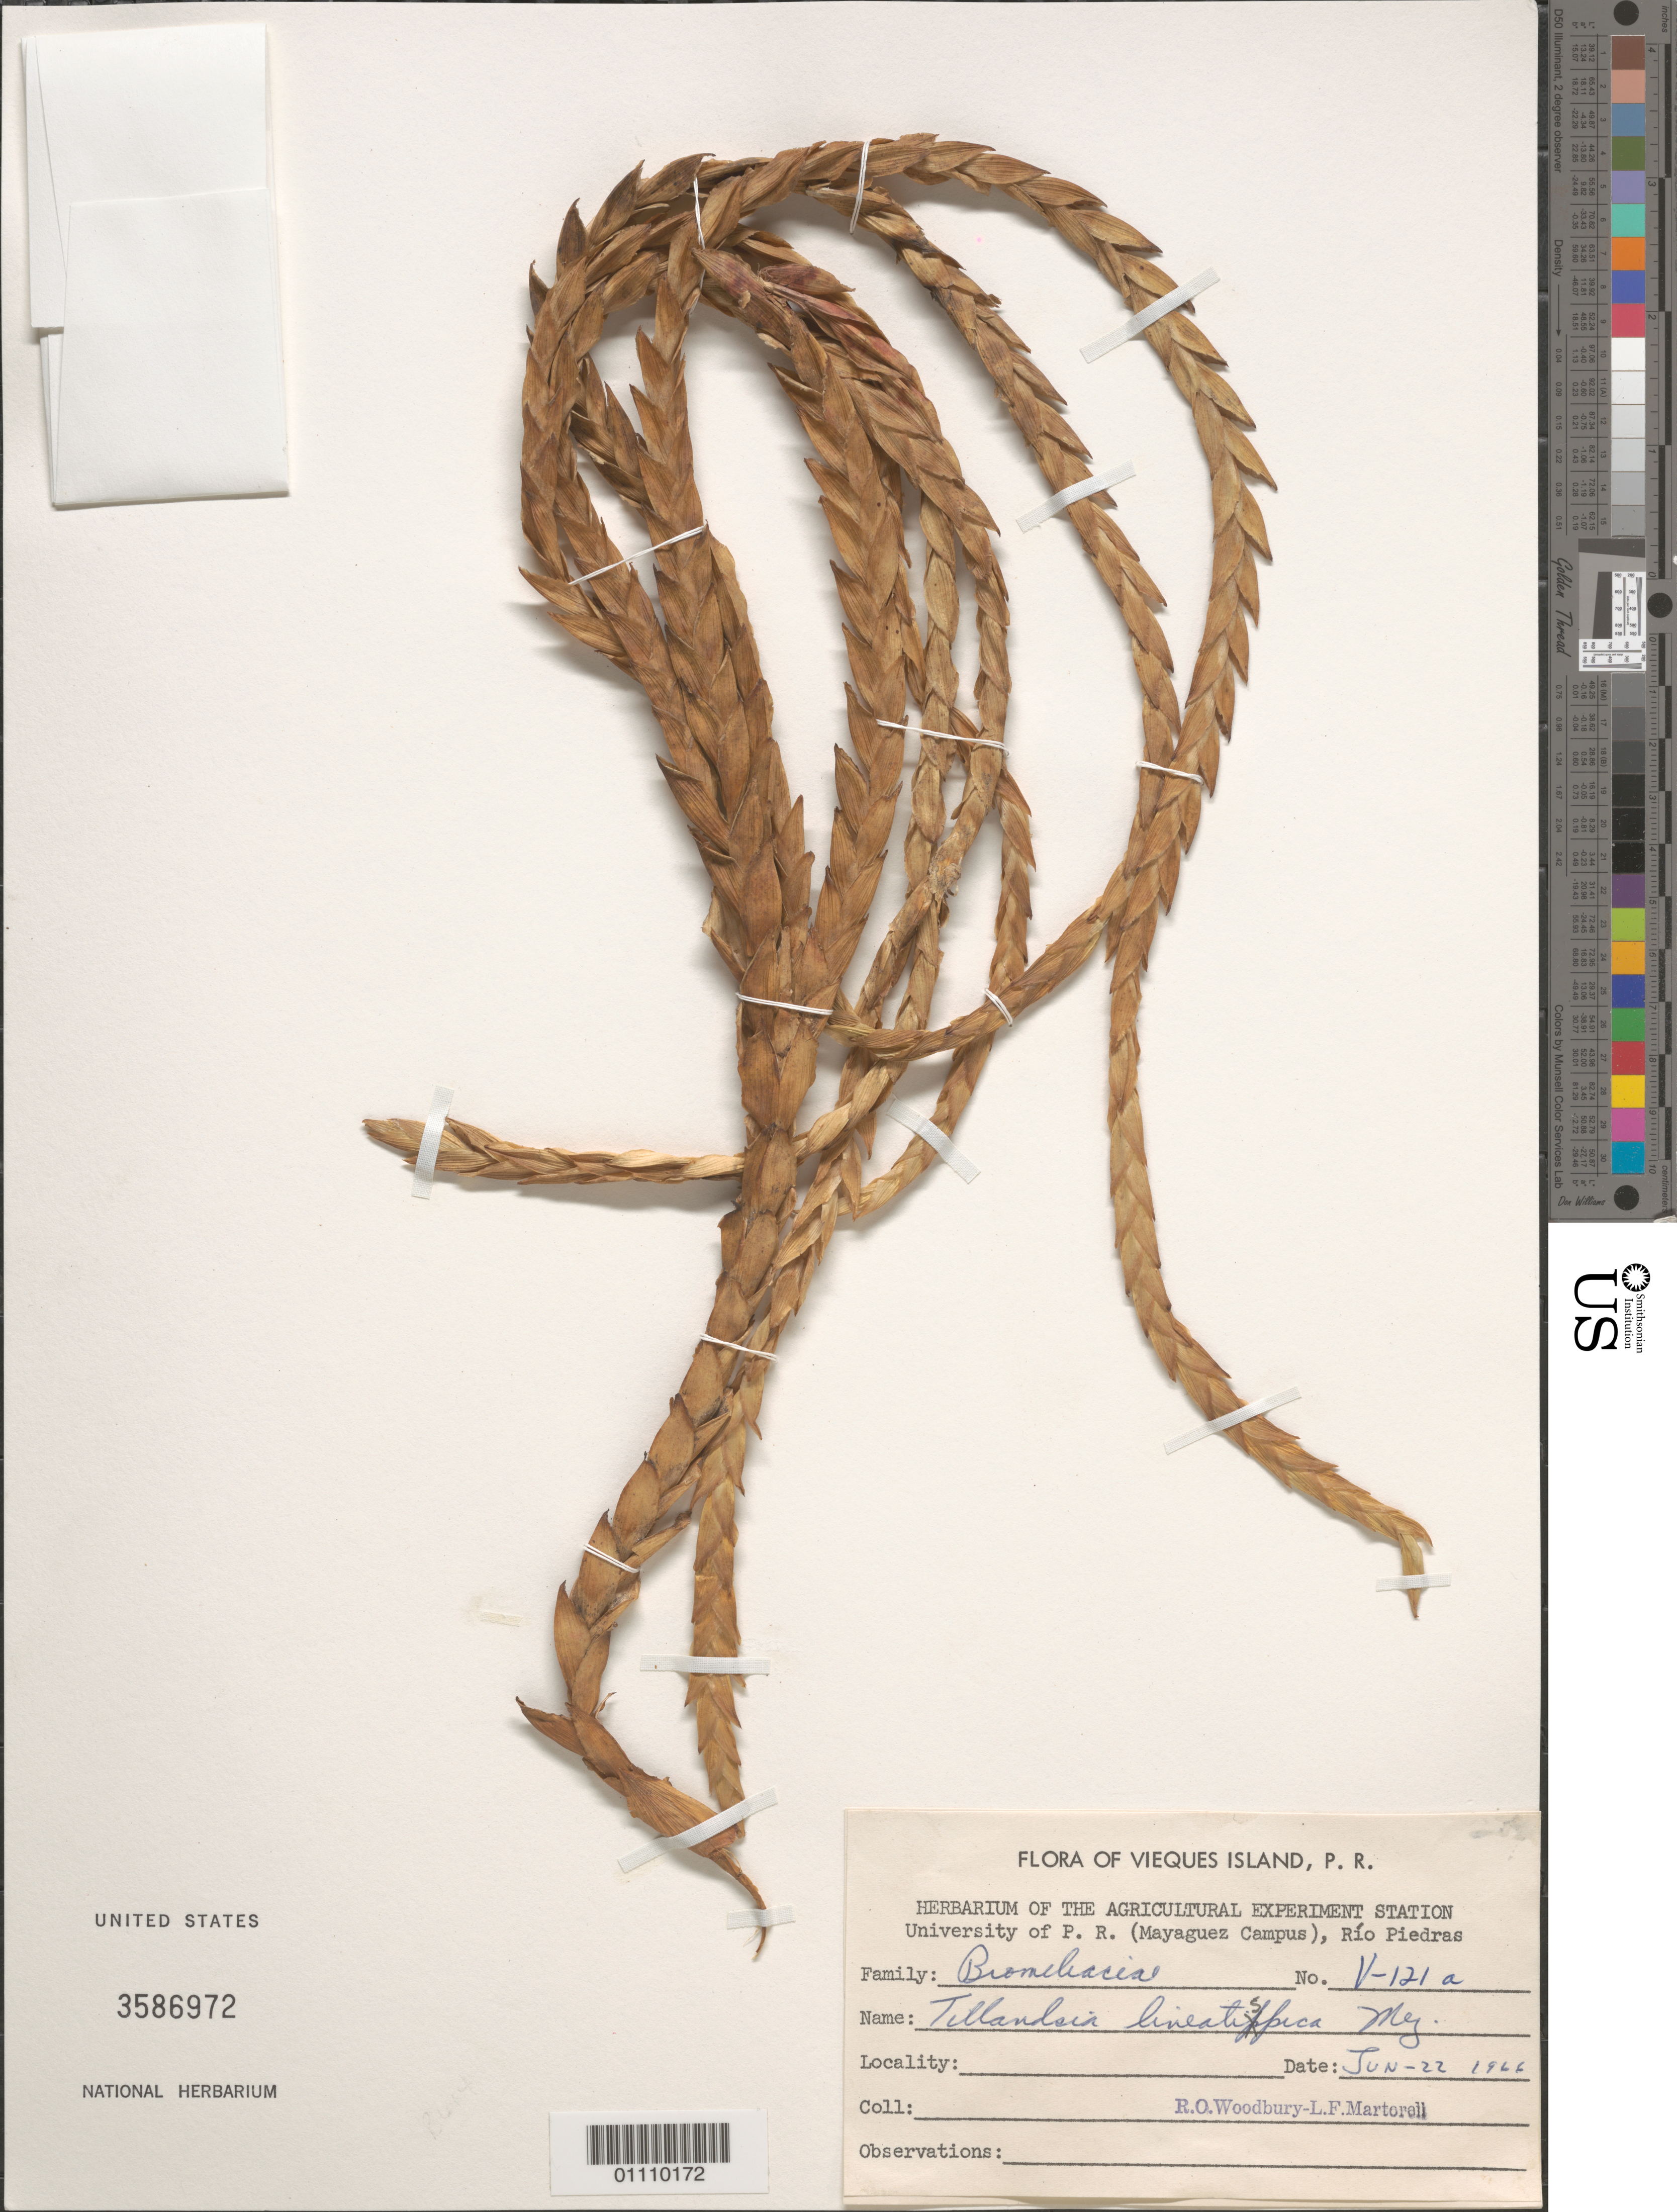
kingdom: Plantae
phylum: Tracheophyta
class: Liliopsida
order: Poales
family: Bromeliaceae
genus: Tillandsia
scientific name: Tillandsia x lineatispica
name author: Mez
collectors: R. O. Woodbury & L. Martorell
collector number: V-121a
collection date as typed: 22 Jun 1966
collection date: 1966-06-22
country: Puerto Rico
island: Vieques I.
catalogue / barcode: US 3586972